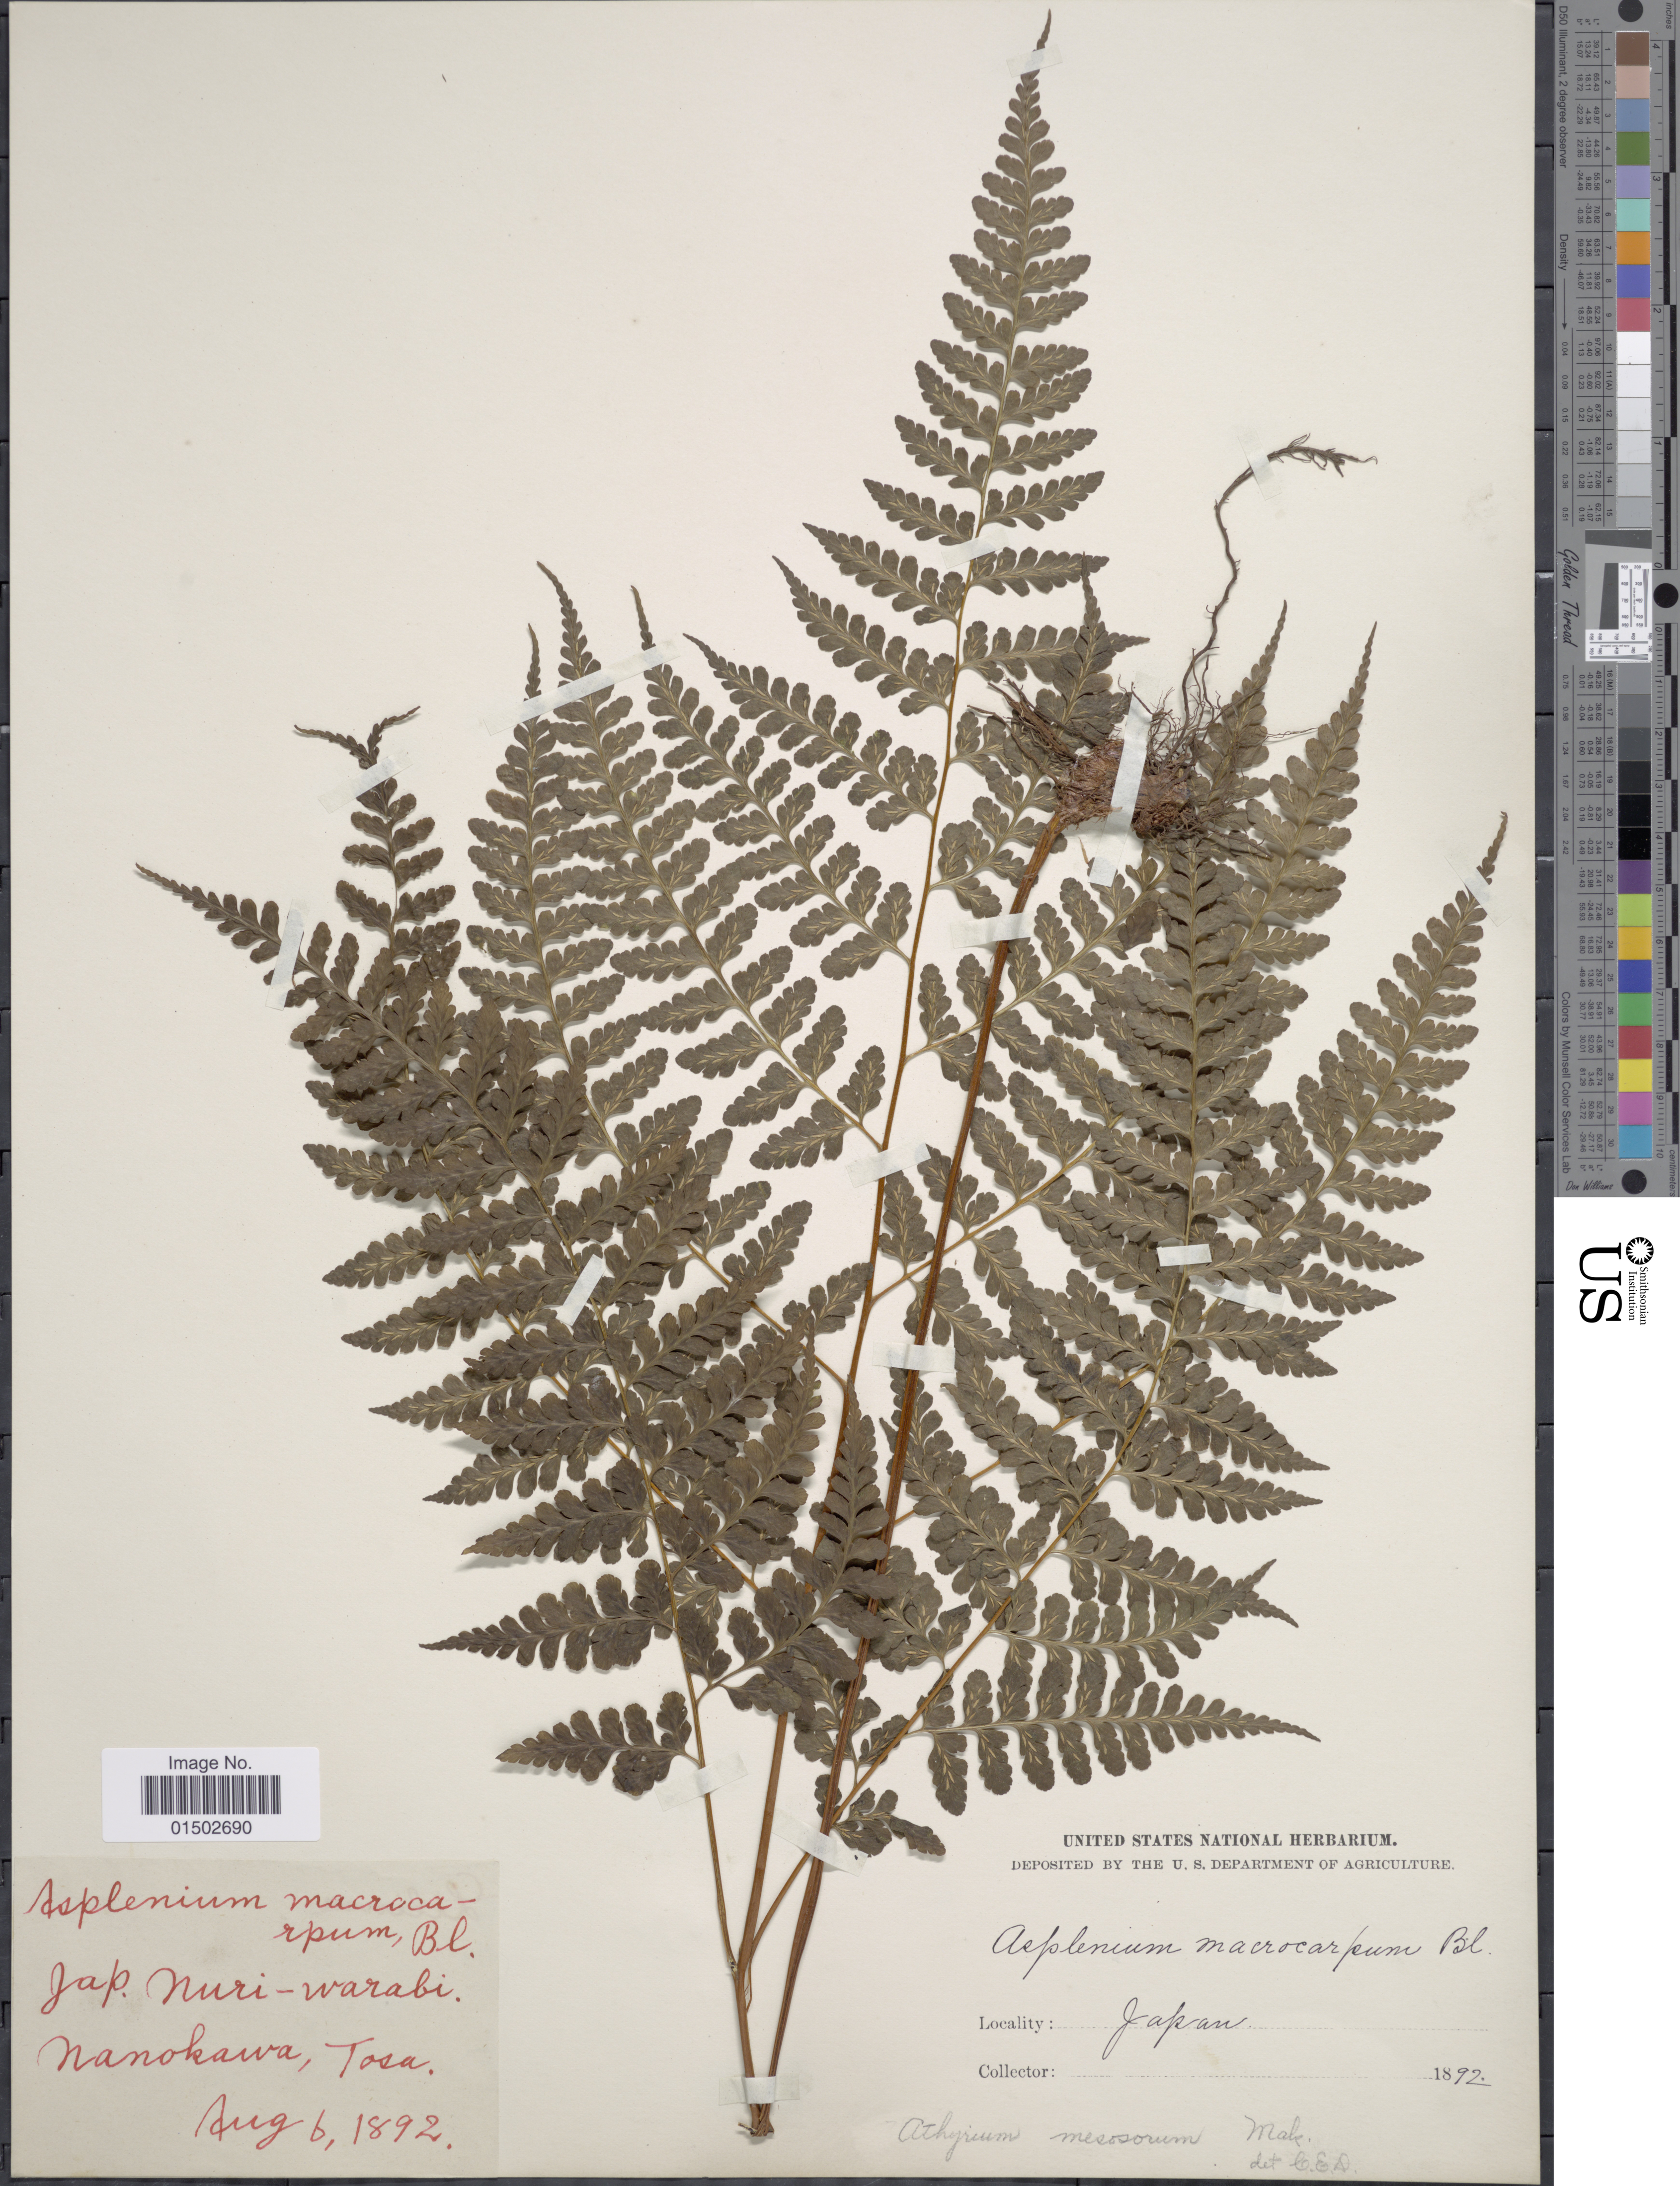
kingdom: Plantae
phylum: Tracheophyta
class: Polypodiopsida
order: Polypodiales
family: Rhachidosoraceae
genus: Rhachidosorus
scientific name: Rhachidosorus mesosorus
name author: (Makino) Ching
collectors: T. Nanokawa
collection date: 1892-08-06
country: Japan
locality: Nuri- warabi